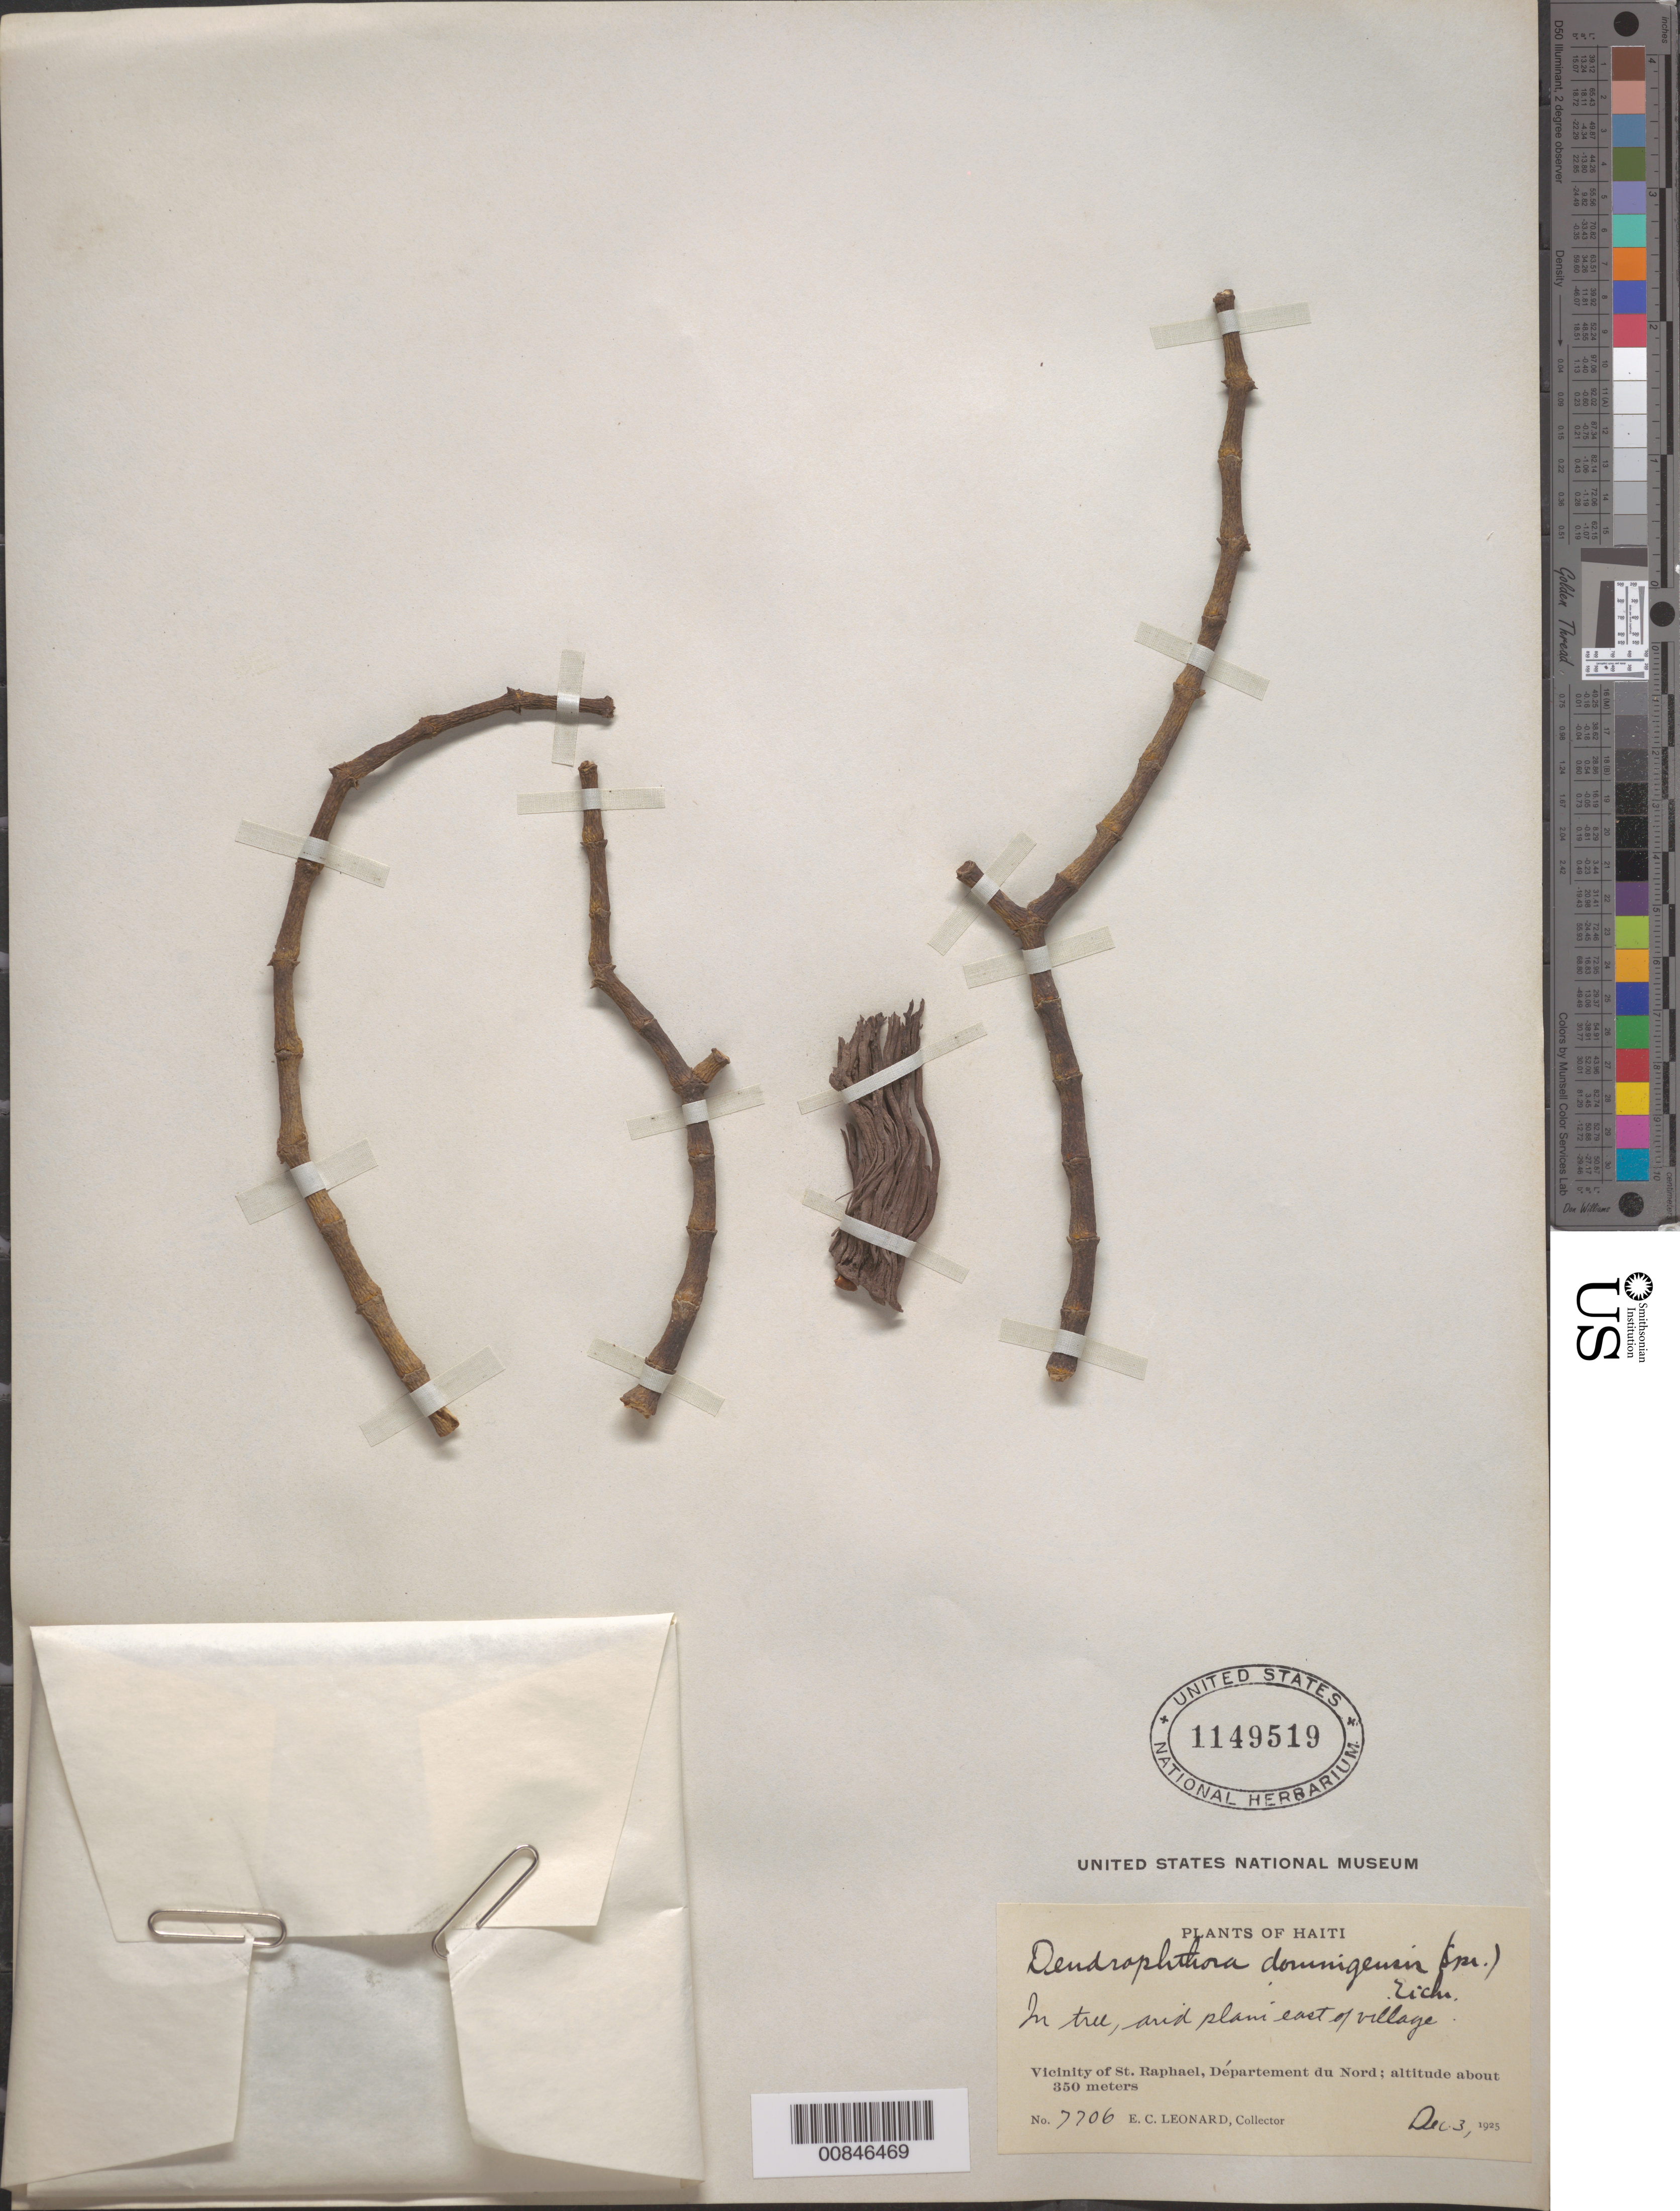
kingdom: Plantae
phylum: Tracheophyta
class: Magnoliopsida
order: Santalales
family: Viscaceae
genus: Dendrophthora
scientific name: Dendrophthora domingensis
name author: (Spreng.) Eichler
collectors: E. C. Leonard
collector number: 7706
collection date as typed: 03 Dec 1925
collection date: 1925-12-03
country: Haiti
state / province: Nord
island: Hispaniola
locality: Vicinity of St. Raphael. Arid plain east of village.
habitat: In tree. Arid plain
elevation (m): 350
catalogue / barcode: US 1149519